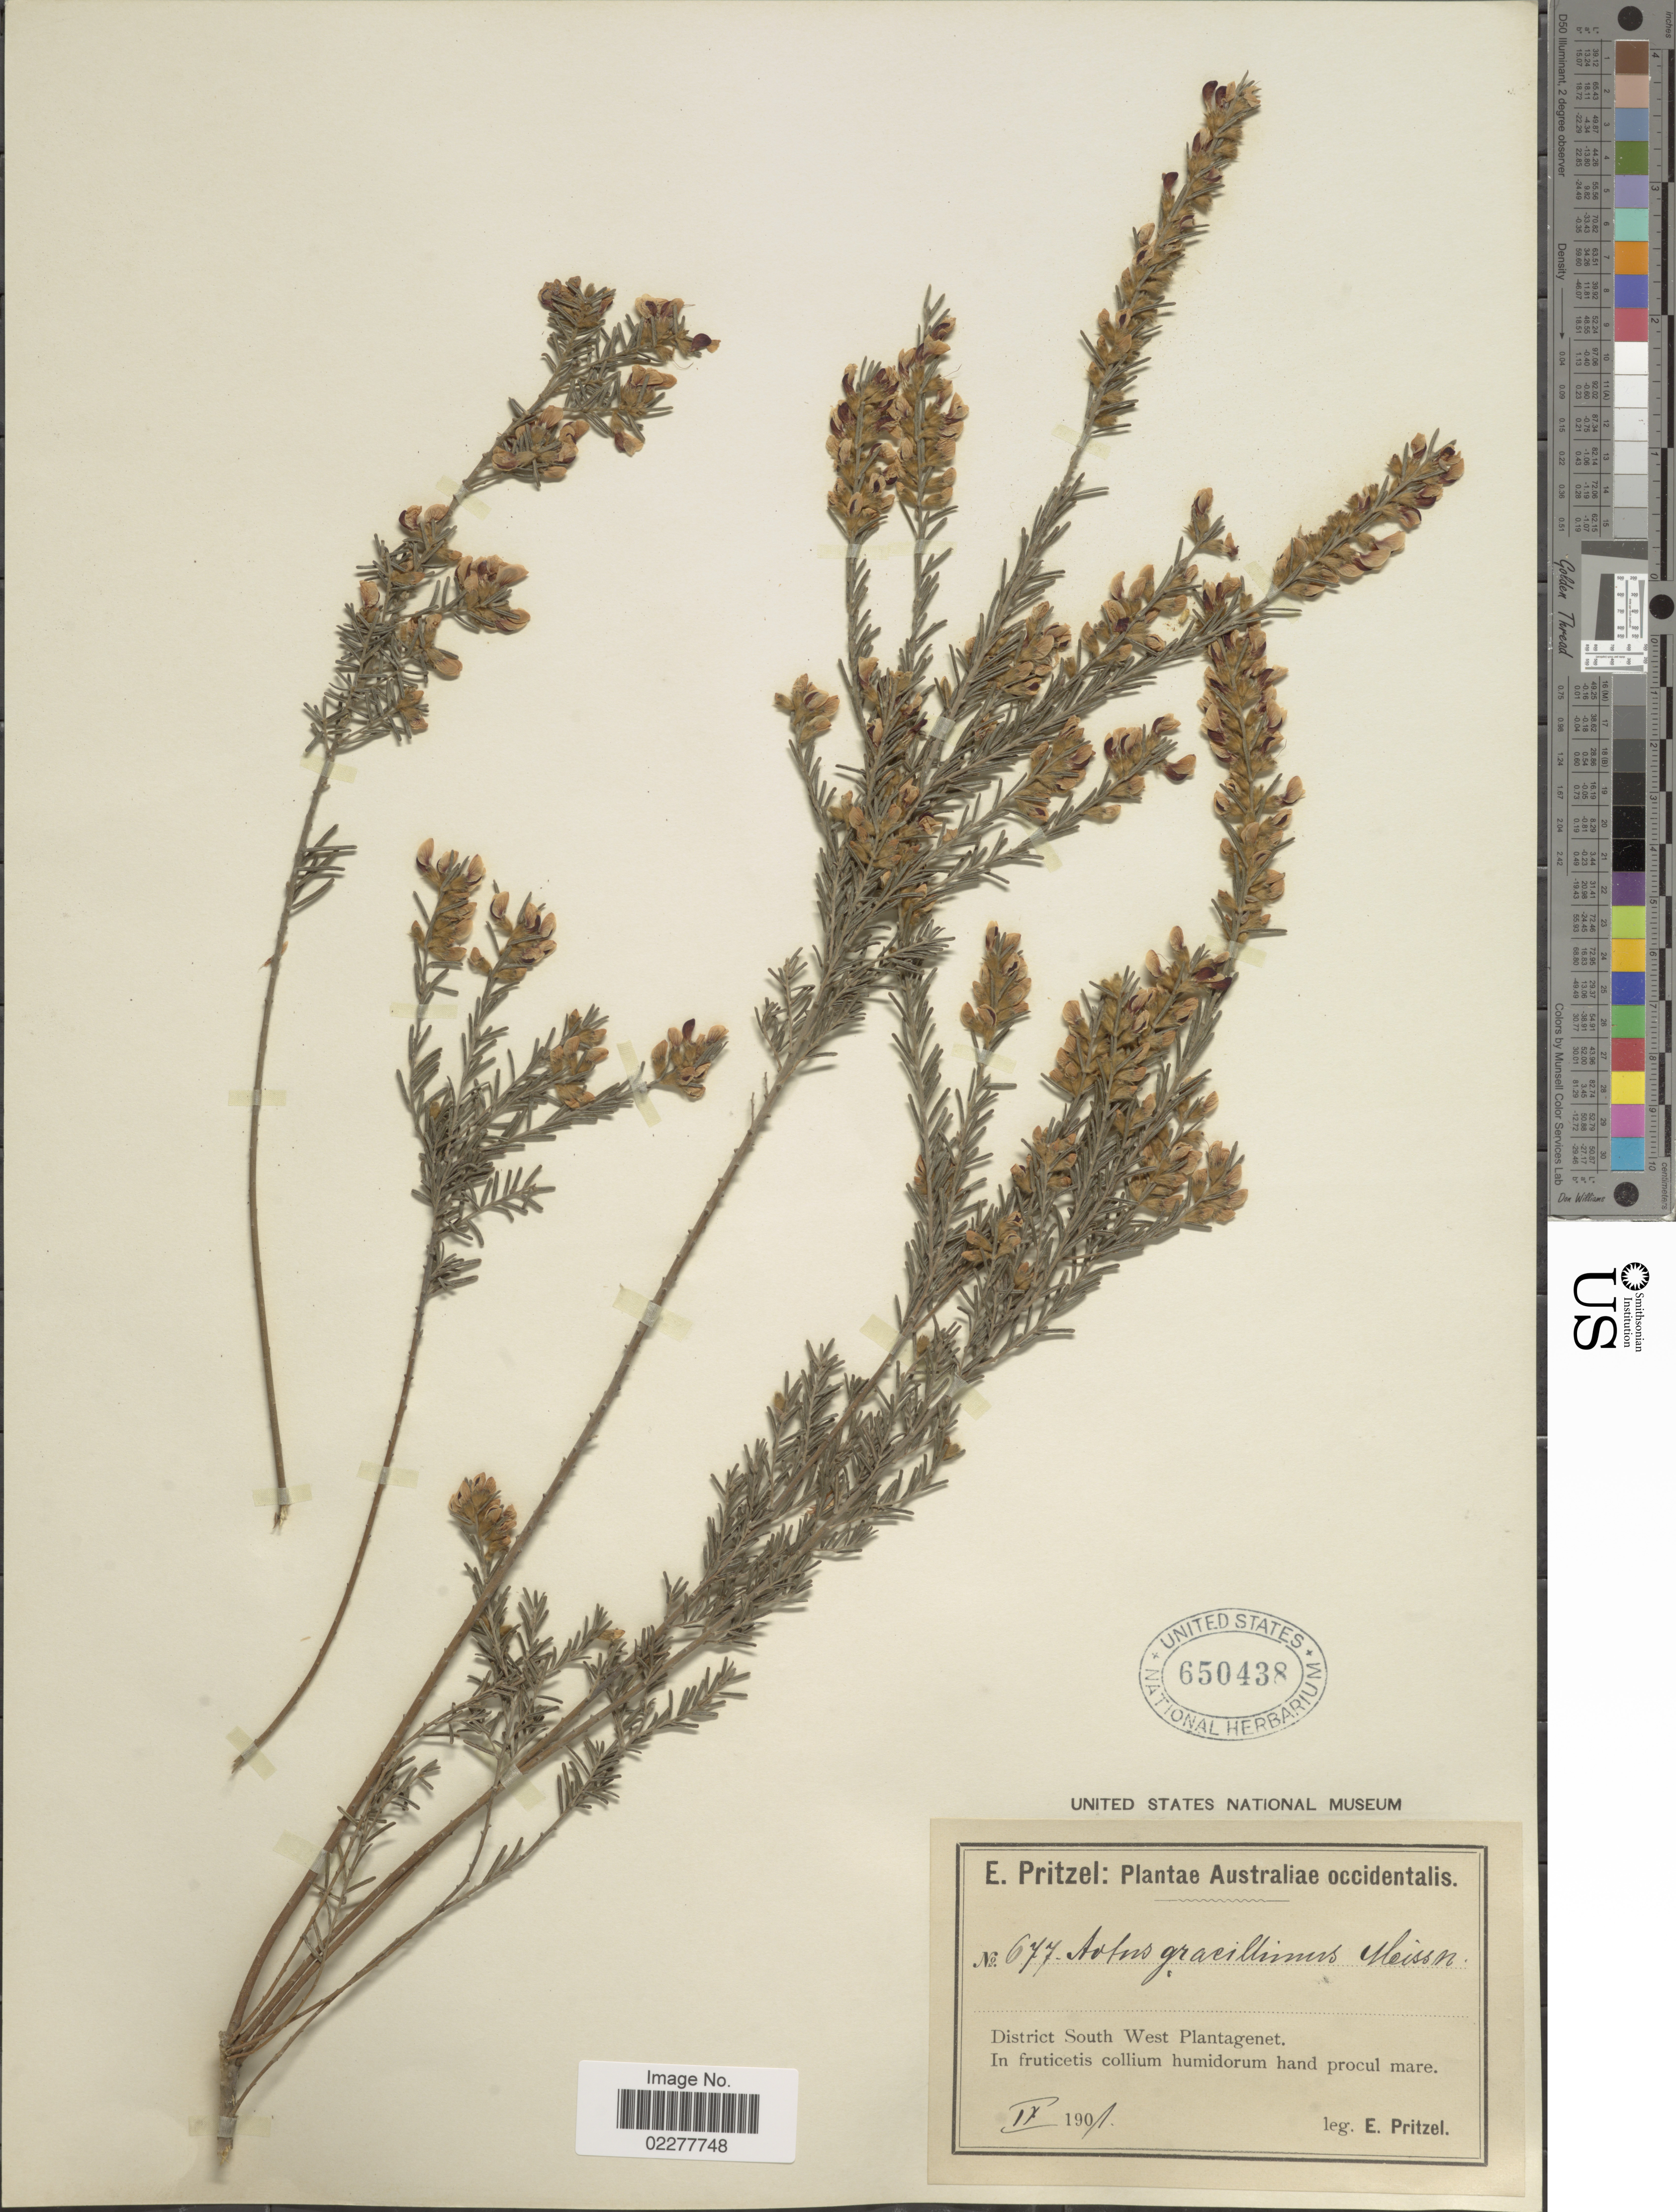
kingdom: Plantae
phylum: Tracheophyta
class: Magnoliopsida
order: Fabales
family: Fabaceae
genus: Aotus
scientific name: Aotus gracillima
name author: Meissner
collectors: E. G. Pritzel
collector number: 677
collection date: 1901-09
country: Australia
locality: Australiae occidentalis. District South West Plantagenet.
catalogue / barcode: US 650438